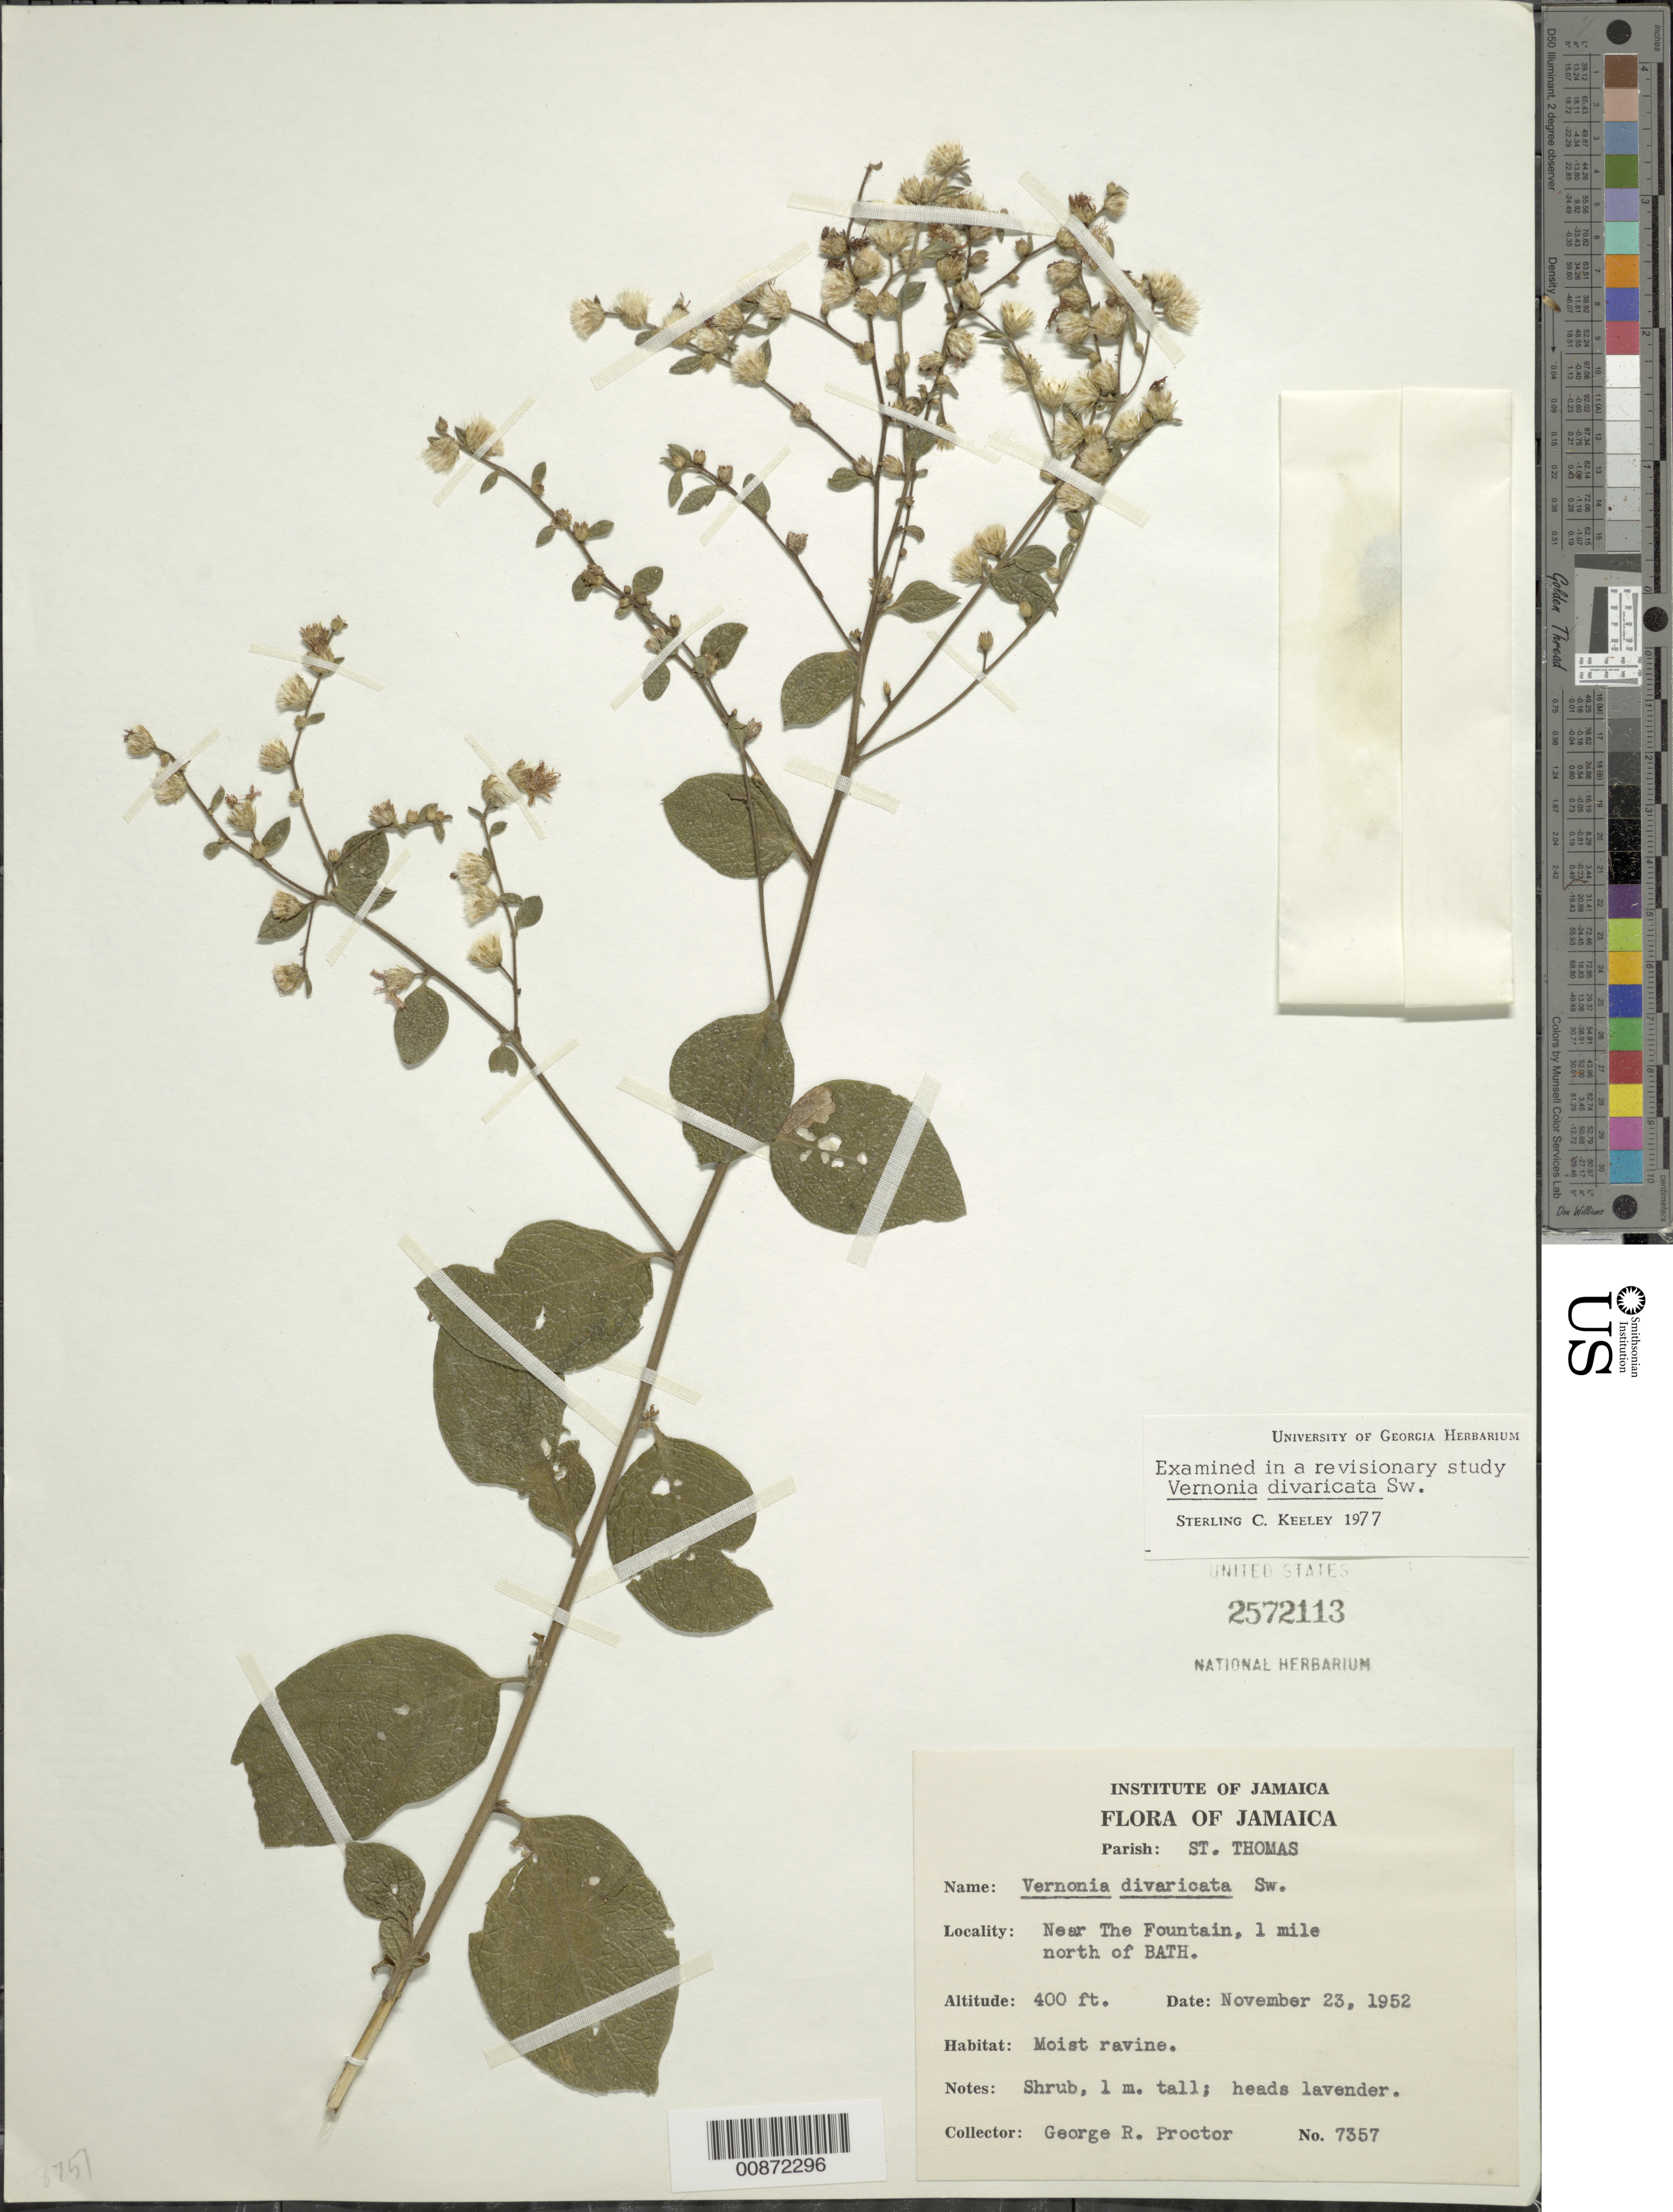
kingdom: Plantae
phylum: Tracheophyta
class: Magnoliopsida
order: Asterales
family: Asteraceae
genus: Lepidaploa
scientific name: Lepidaploa arborescens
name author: (L.) H. Rob.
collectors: G. R. Proctor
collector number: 7357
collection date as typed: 23 Nov 1952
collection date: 1952-11-23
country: Jamaica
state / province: Saint Thomas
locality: Near The Fountain, 1 mile north of Bath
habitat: Moist ravine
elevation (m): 122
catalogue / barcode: US 2572113